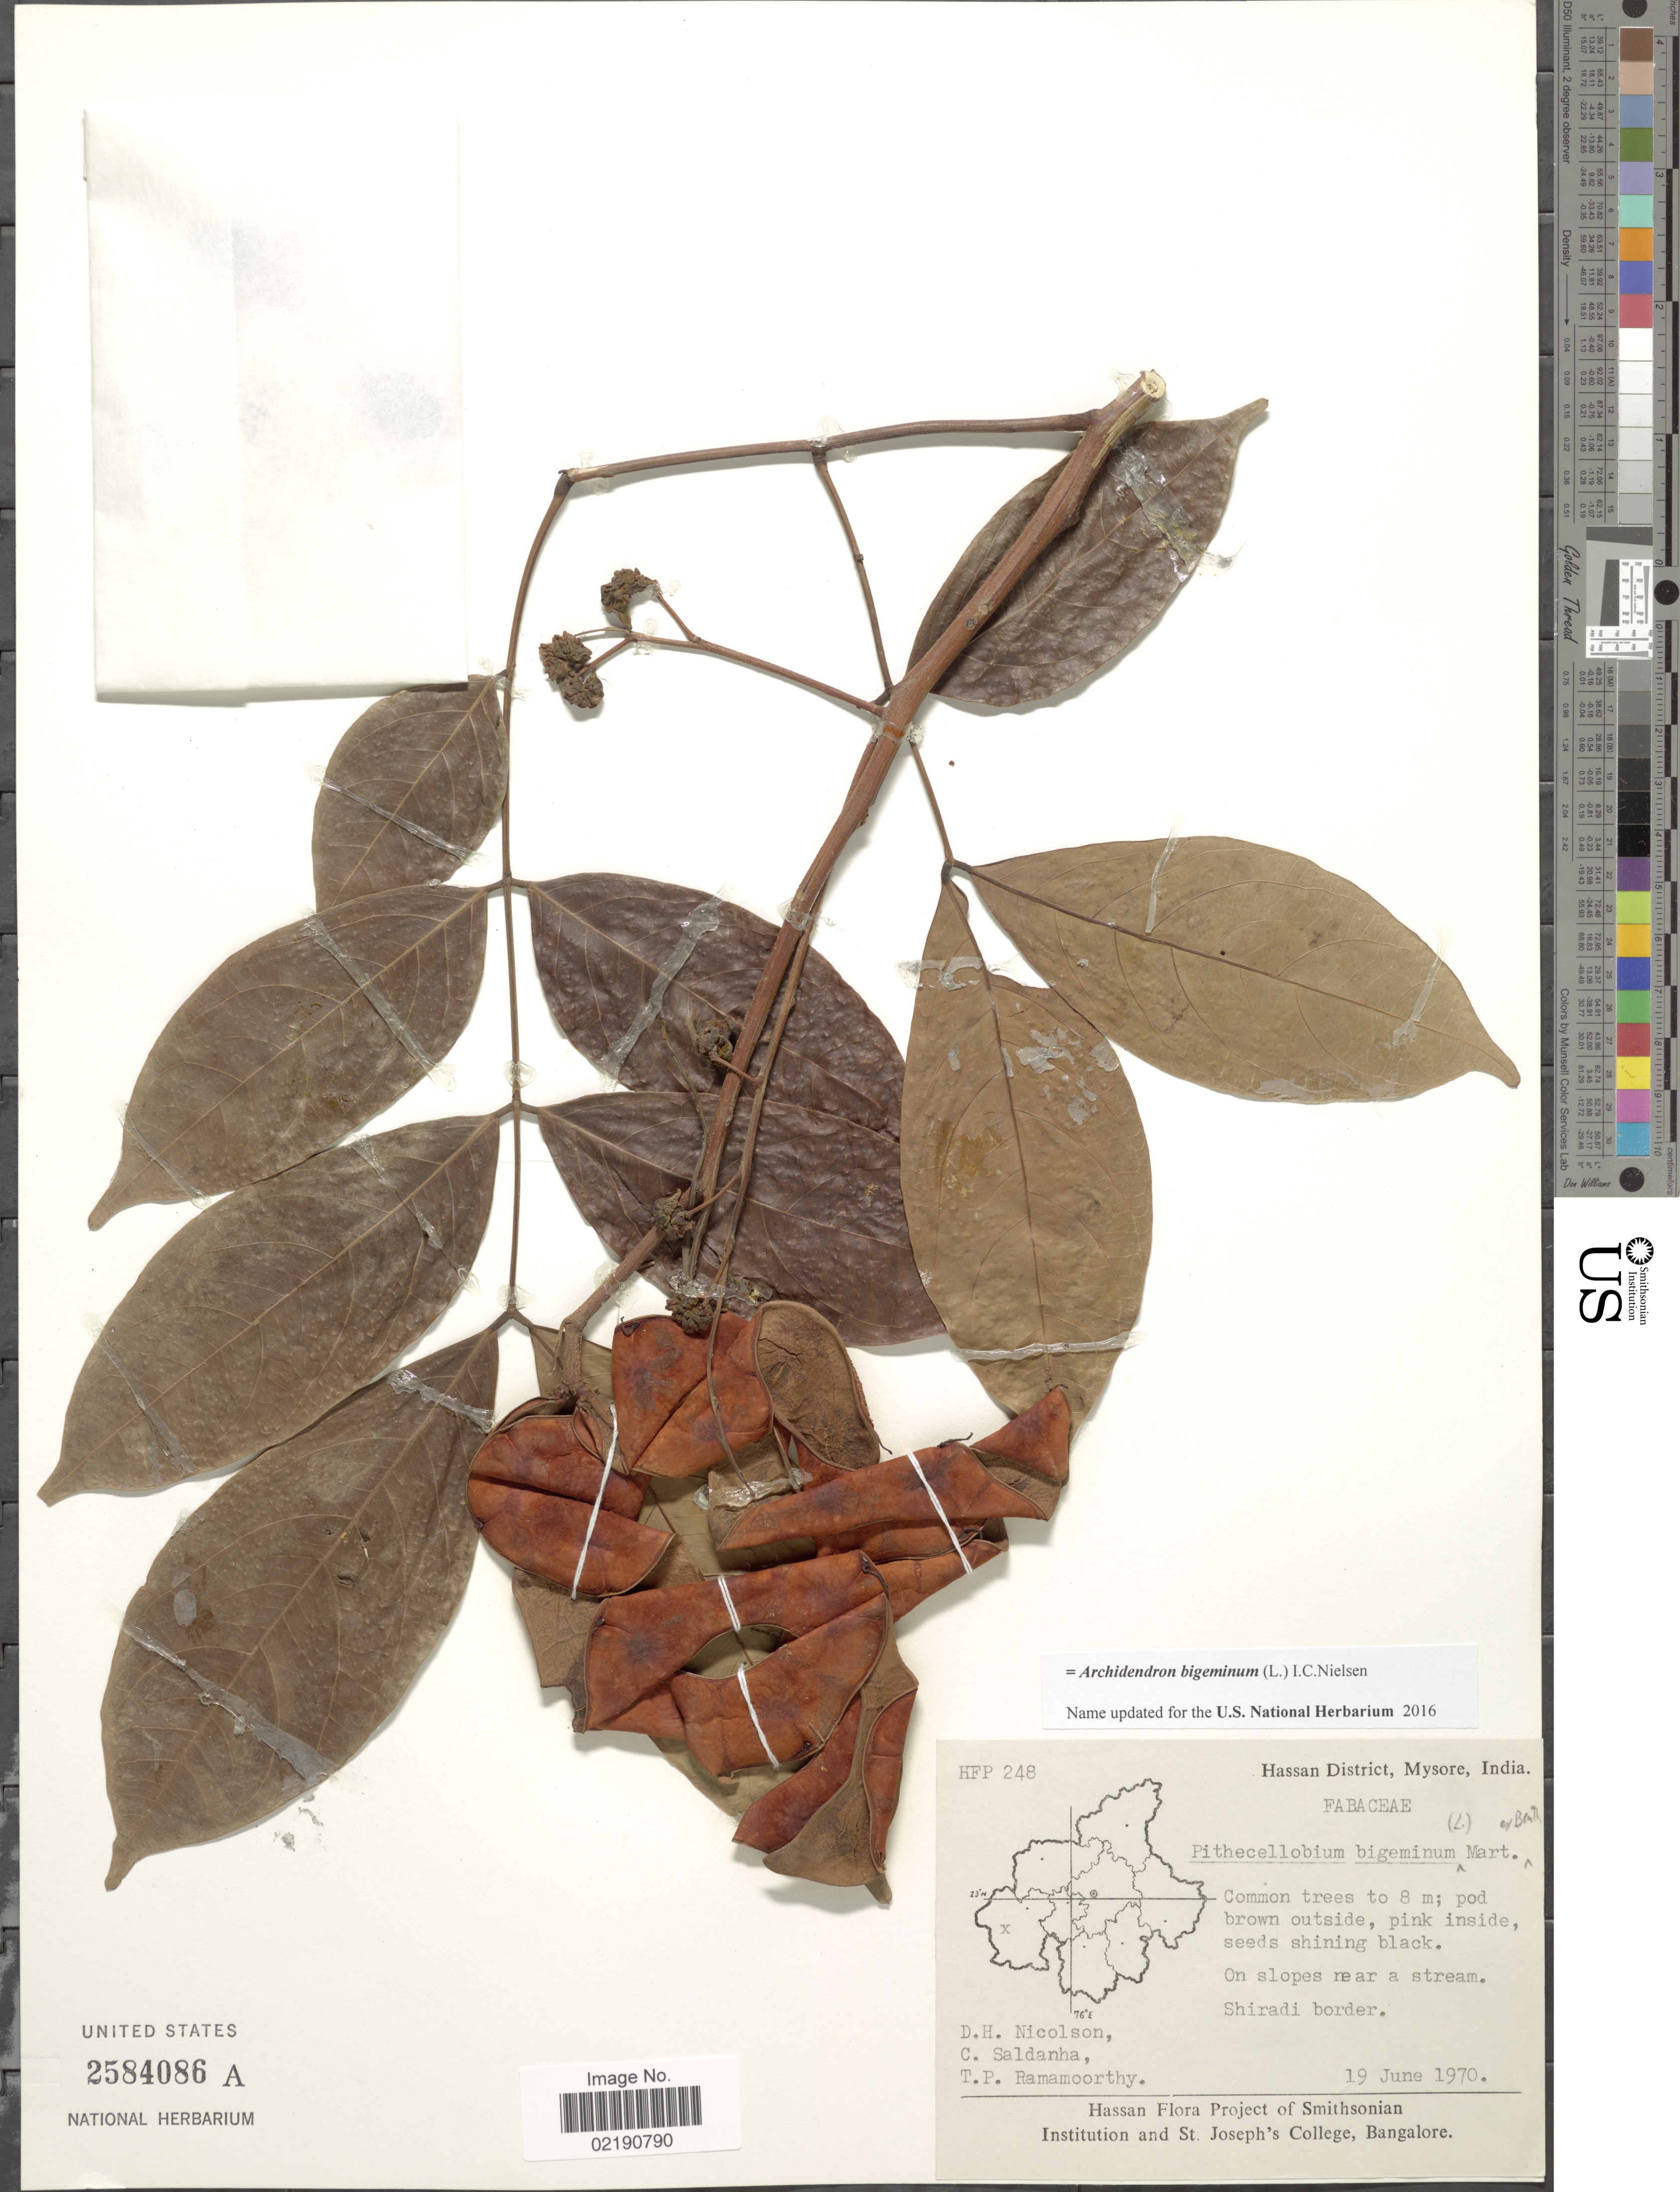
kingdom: Plantae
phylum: Tracheophyta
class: Magnoliopsida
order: Fabales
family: Fabaceae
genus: Archidendron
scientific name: Archidendron bigeminum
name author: I.C. Nielsen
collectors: D. H. Nicolson, C. Saldanha & T. P. Ramamoorthy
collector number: HFP248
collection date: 1970-06-19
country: India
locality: Hassan District, Mysore, on slope snear a stream, Shiradi border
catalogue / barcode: US 2574086A